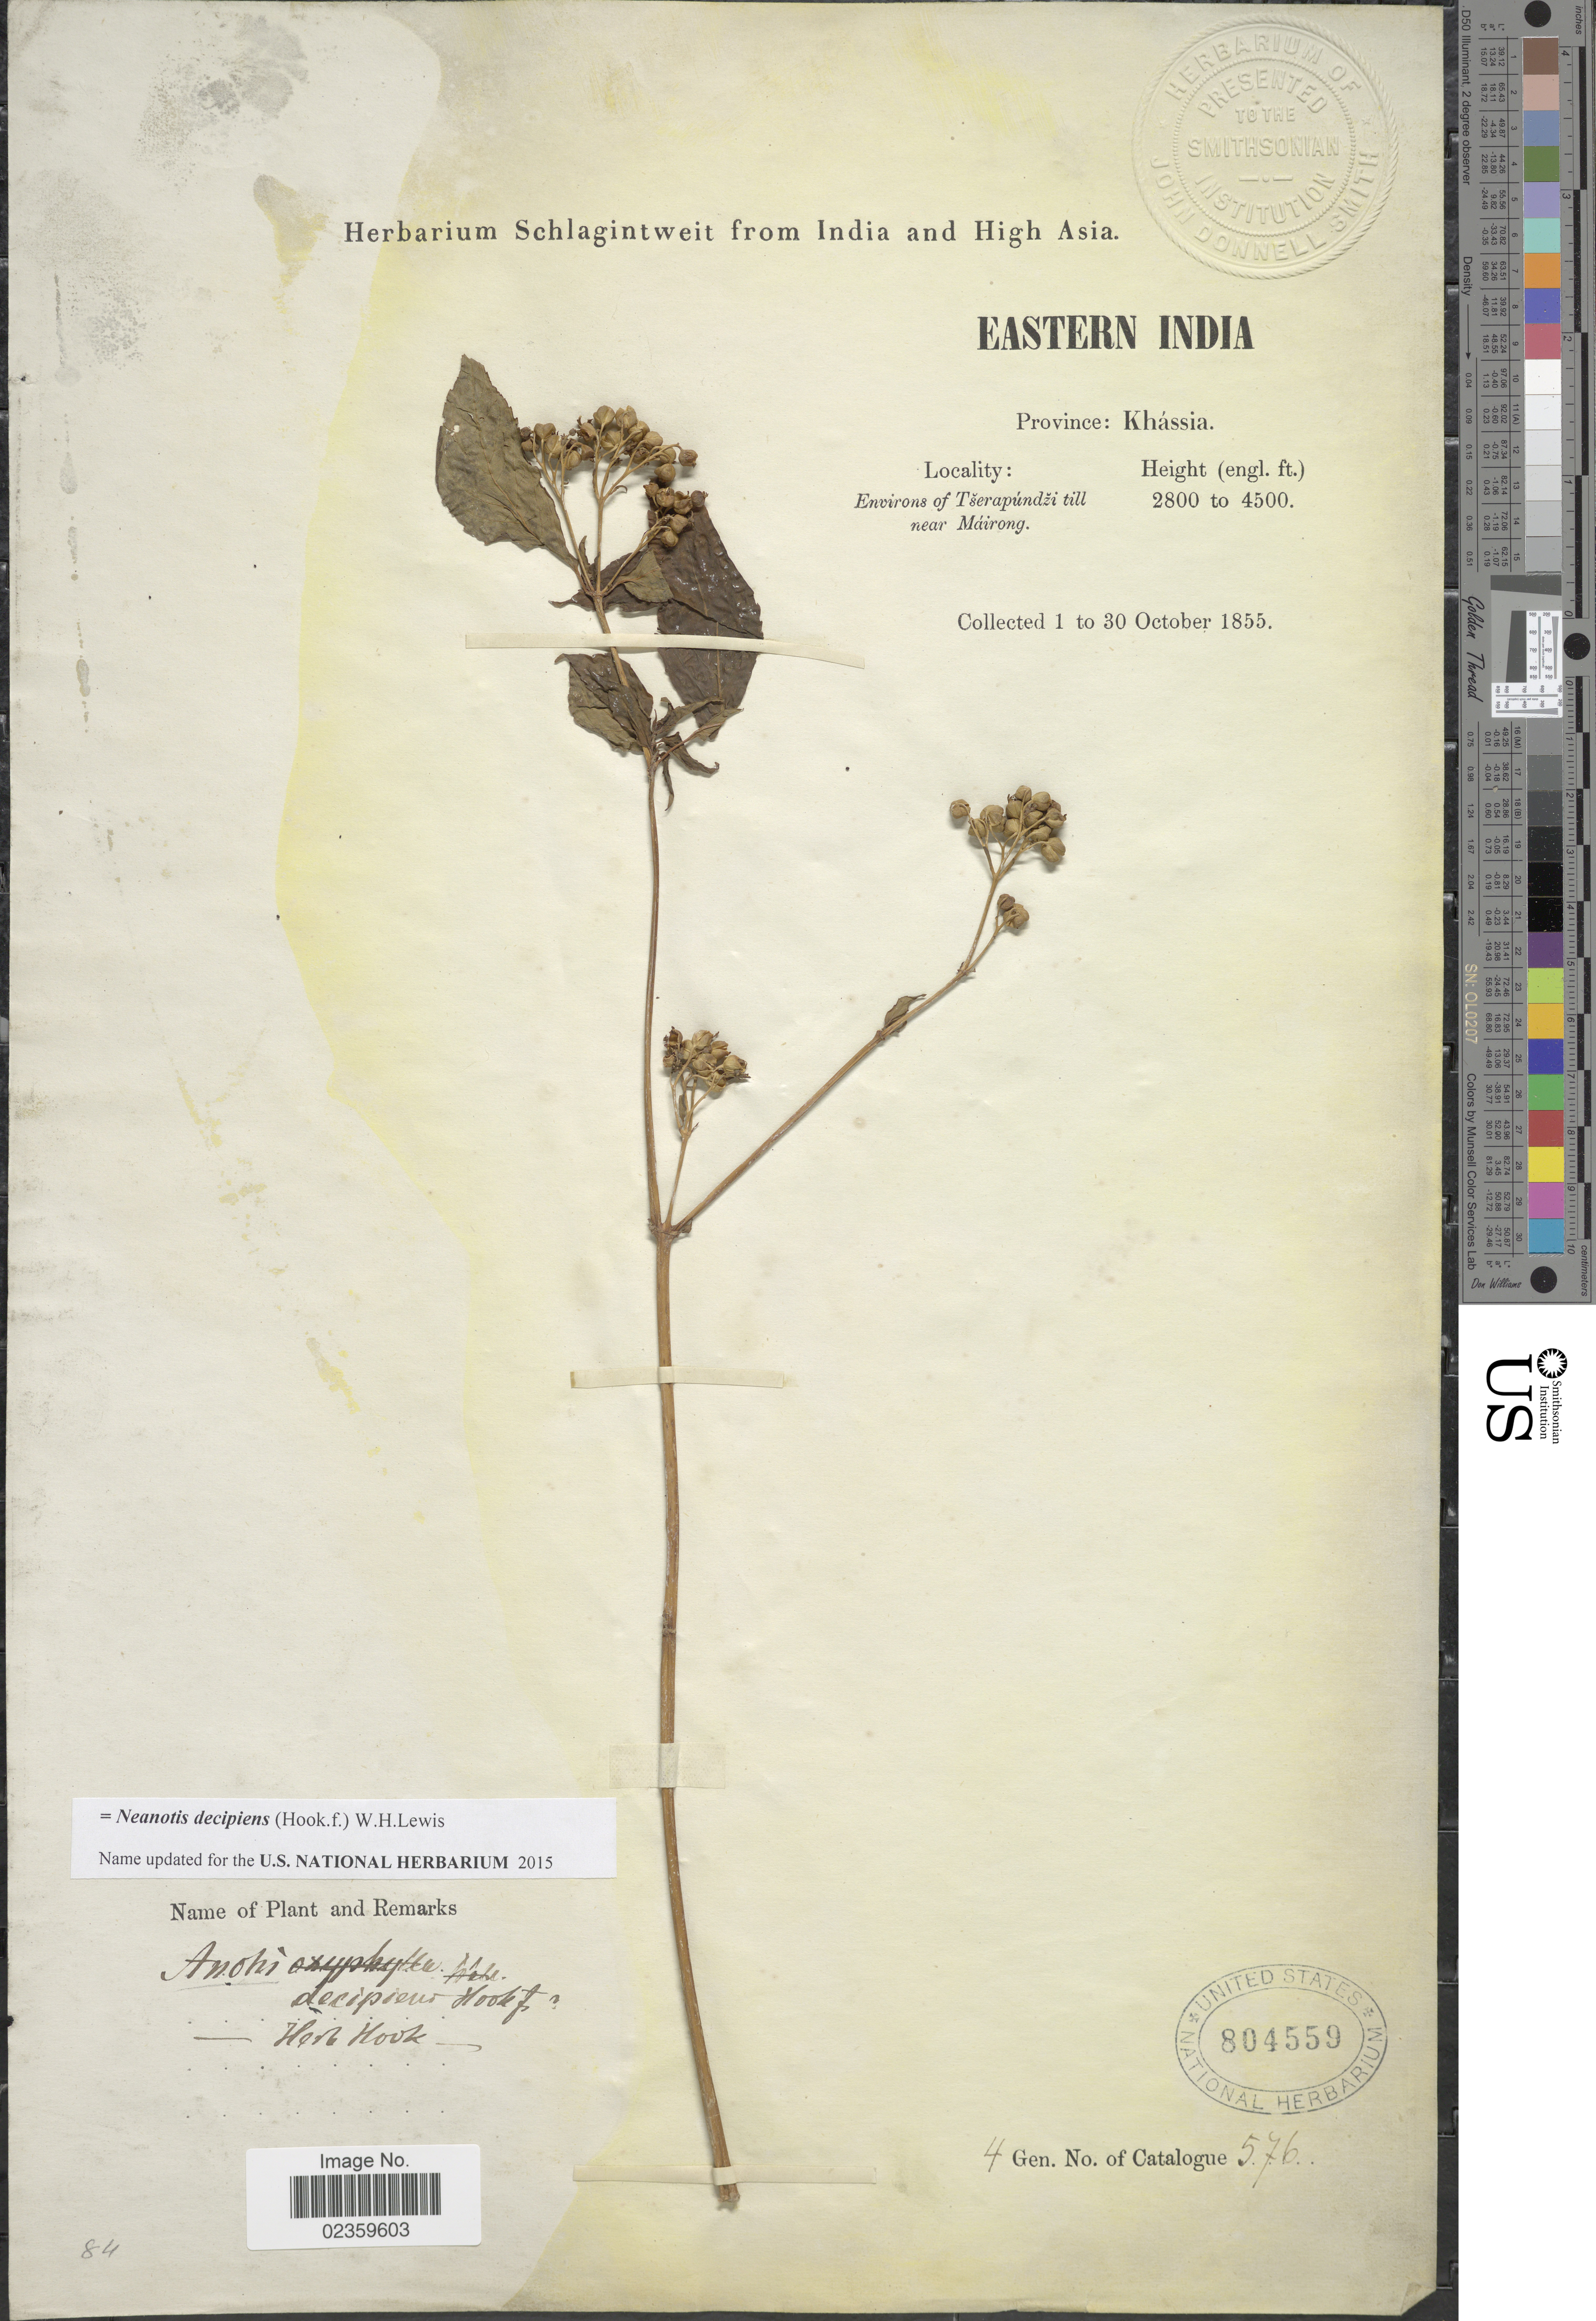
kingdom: Plantae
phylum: Tracheophyta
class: Magnoliopsida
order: Gentianales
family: Rubiaceae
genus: Neanotis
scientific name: Neanotis decipiens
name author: (Hook. f.) W.H. Lewis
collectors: ex herb. Schlagintweit from India and High Asia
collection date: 1855-10-01/1855-10-30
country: India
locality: Eastern India. Province: Khássia. Environs of Tserapúndzi till near Máirong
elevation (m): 853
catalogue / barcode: US 804559